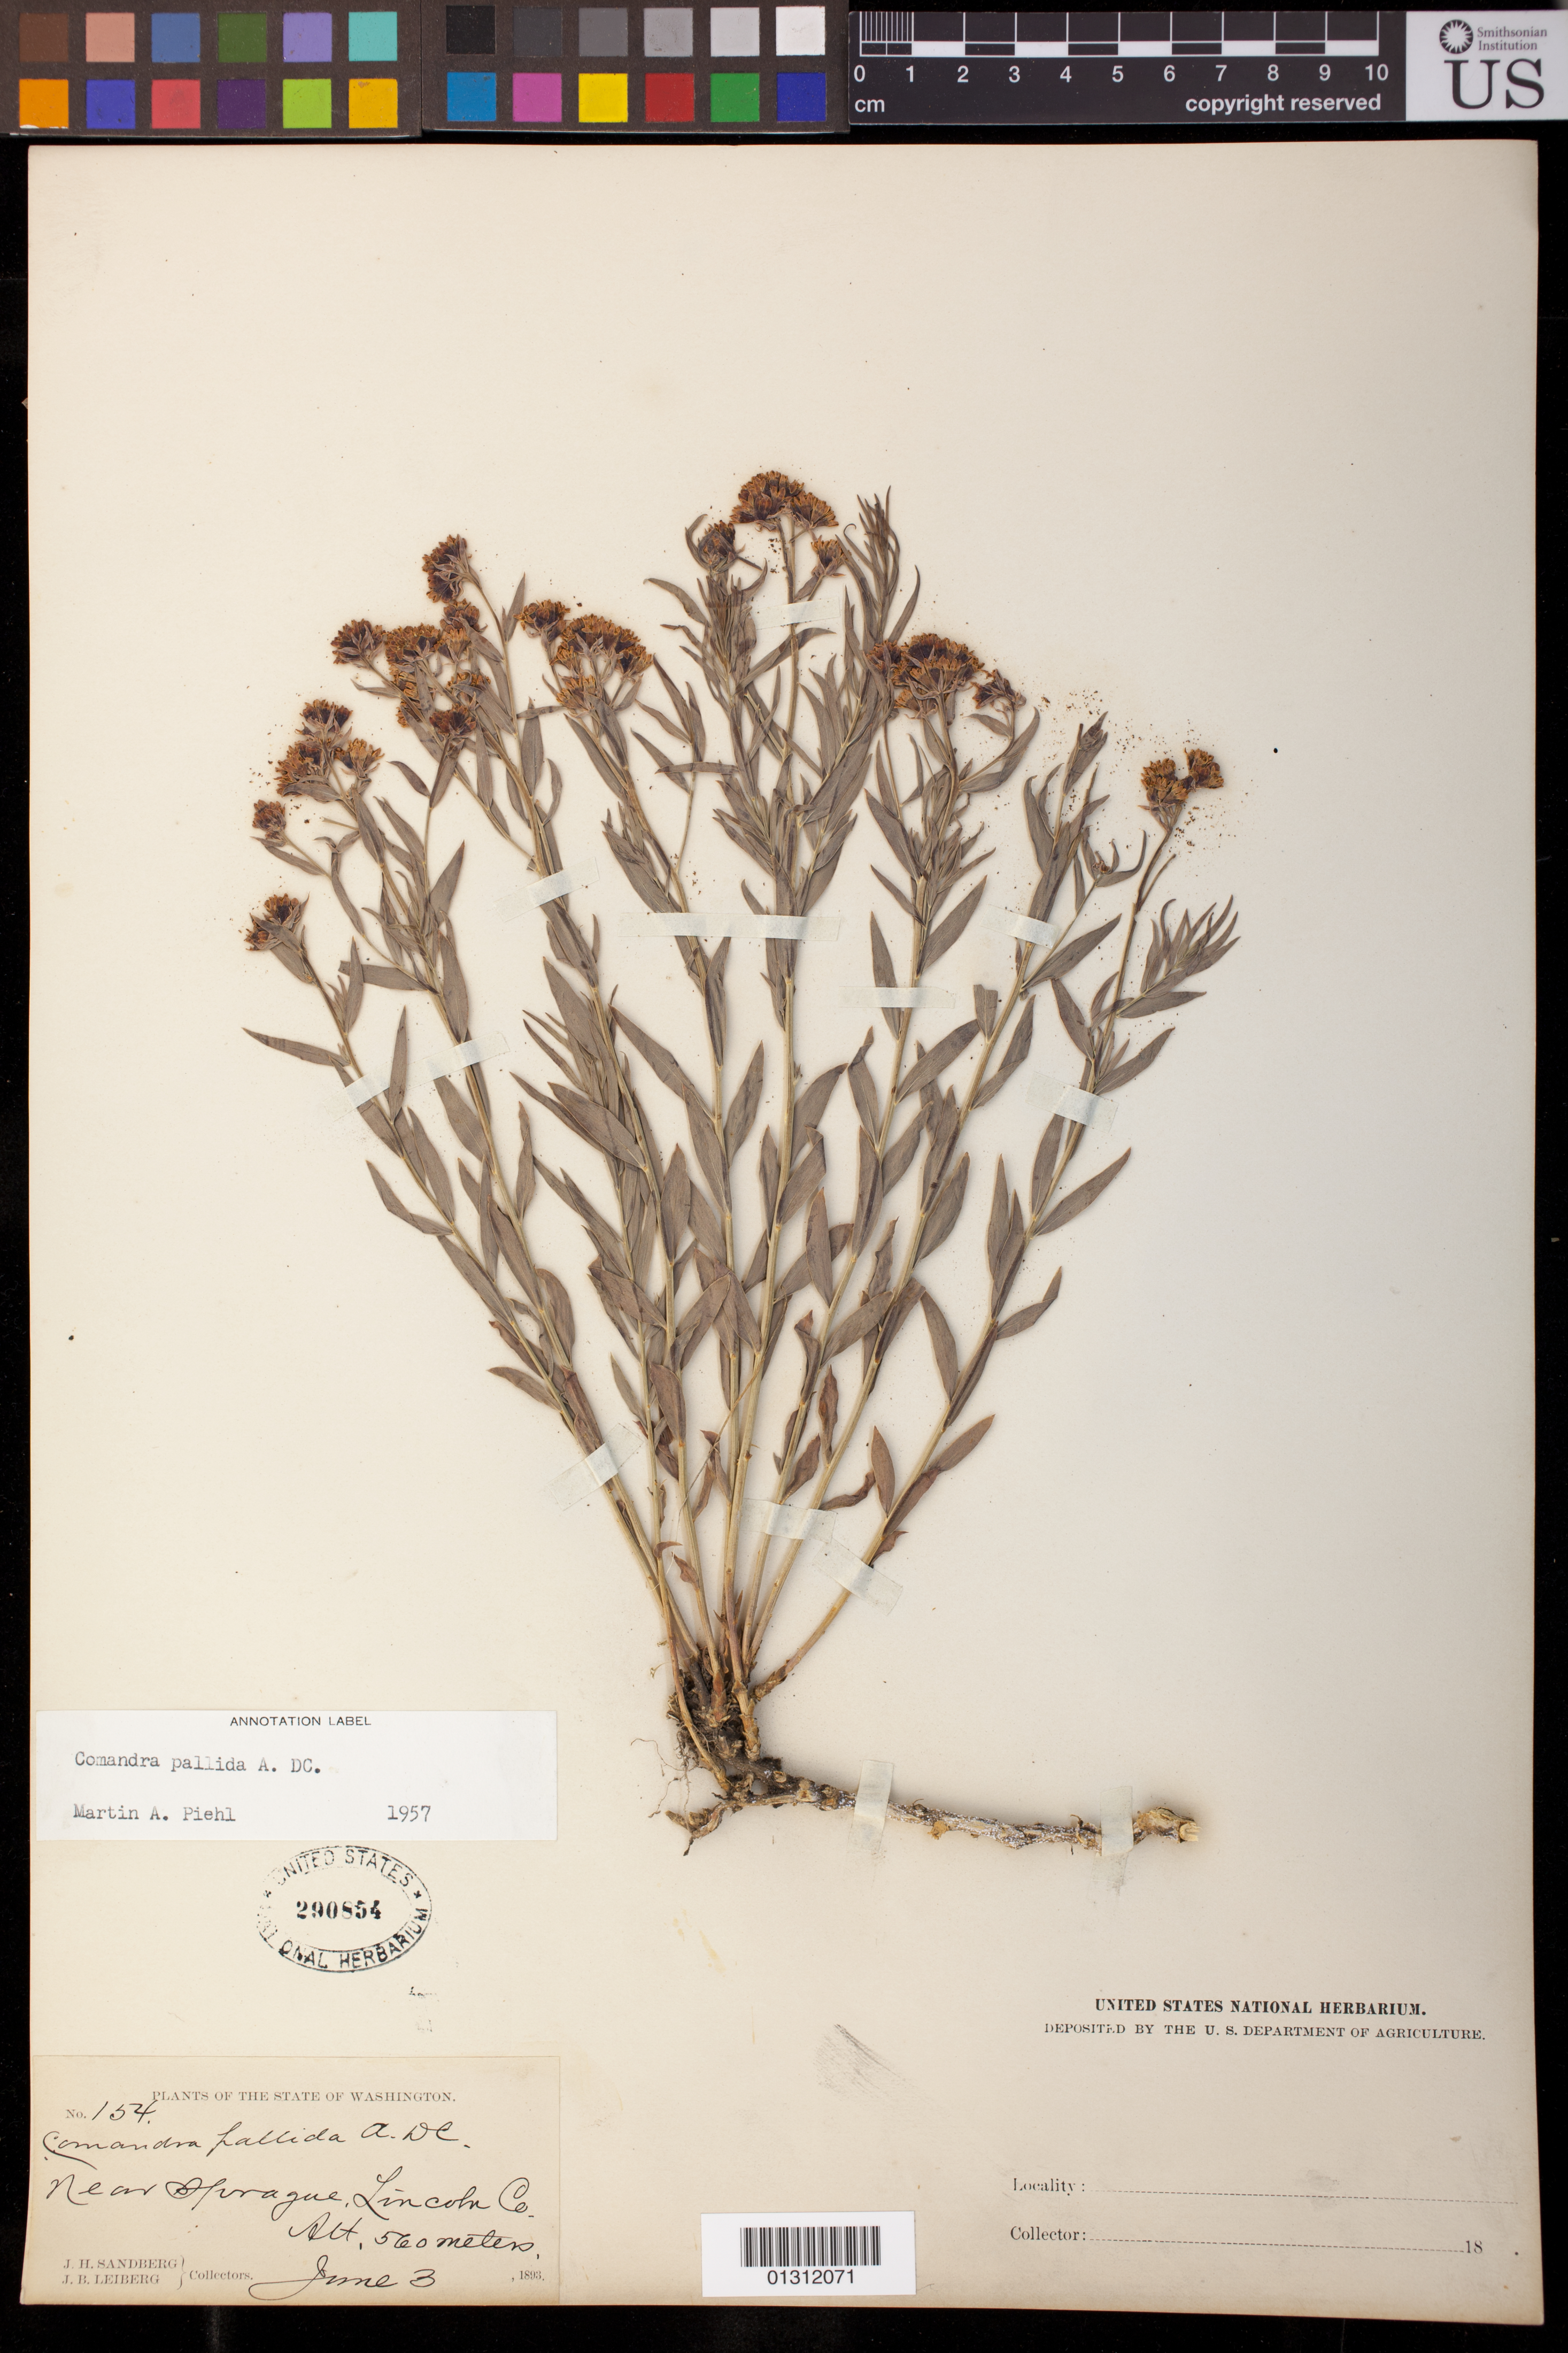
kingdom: Plantae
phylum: Tracheophyta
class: Magnoliopsida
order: Santalales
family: Comandraceae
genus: Comandra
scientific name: Comandra pallida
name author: A. DC.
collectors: J. H. Sandberg & J. B. Leiberg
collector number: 154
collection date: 1893-06-03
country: United States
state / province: Washington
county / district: Lincoln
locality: Near Sprague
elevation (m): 560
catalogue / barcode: US 290854